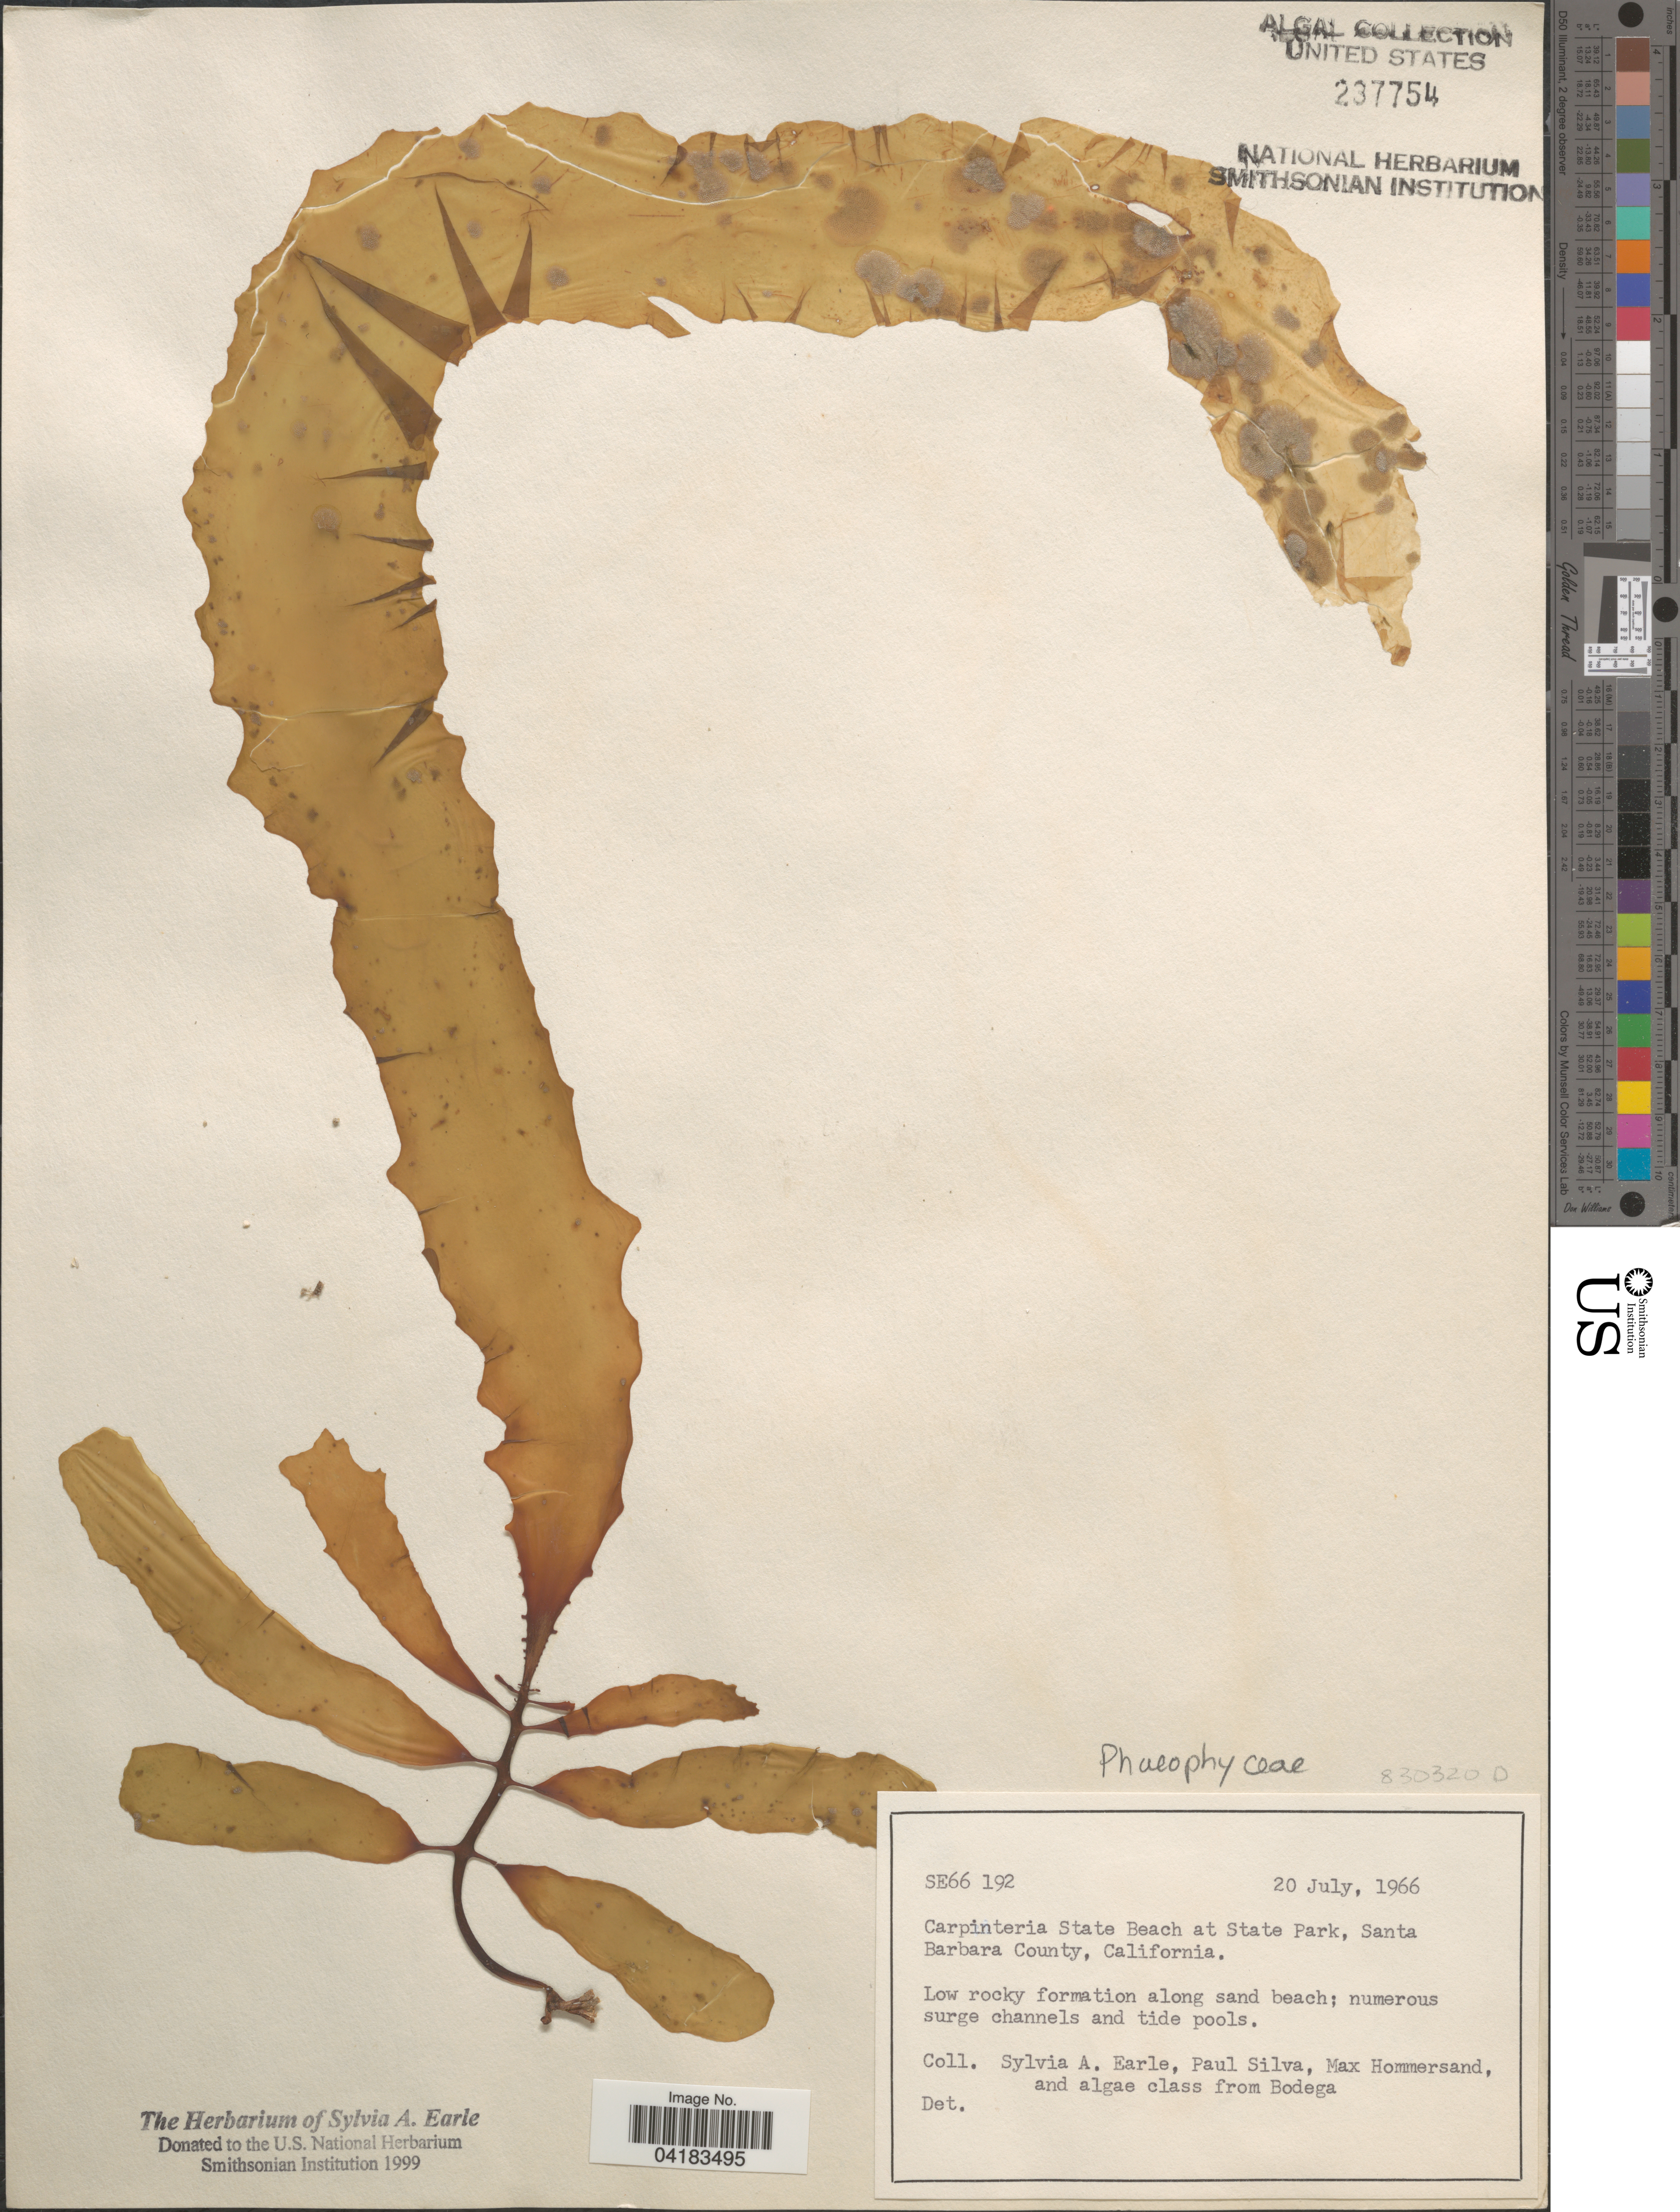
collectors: S. A. Earle, P. C. Silva, M. H. Hommersand & Bodega Algae Class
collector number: SE66 192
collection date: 1966-07-20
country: United States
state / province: California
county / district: Santa Barbara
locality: Carpinteria State Beach at State Park, Santa Barbara County.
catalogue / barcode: US 237754